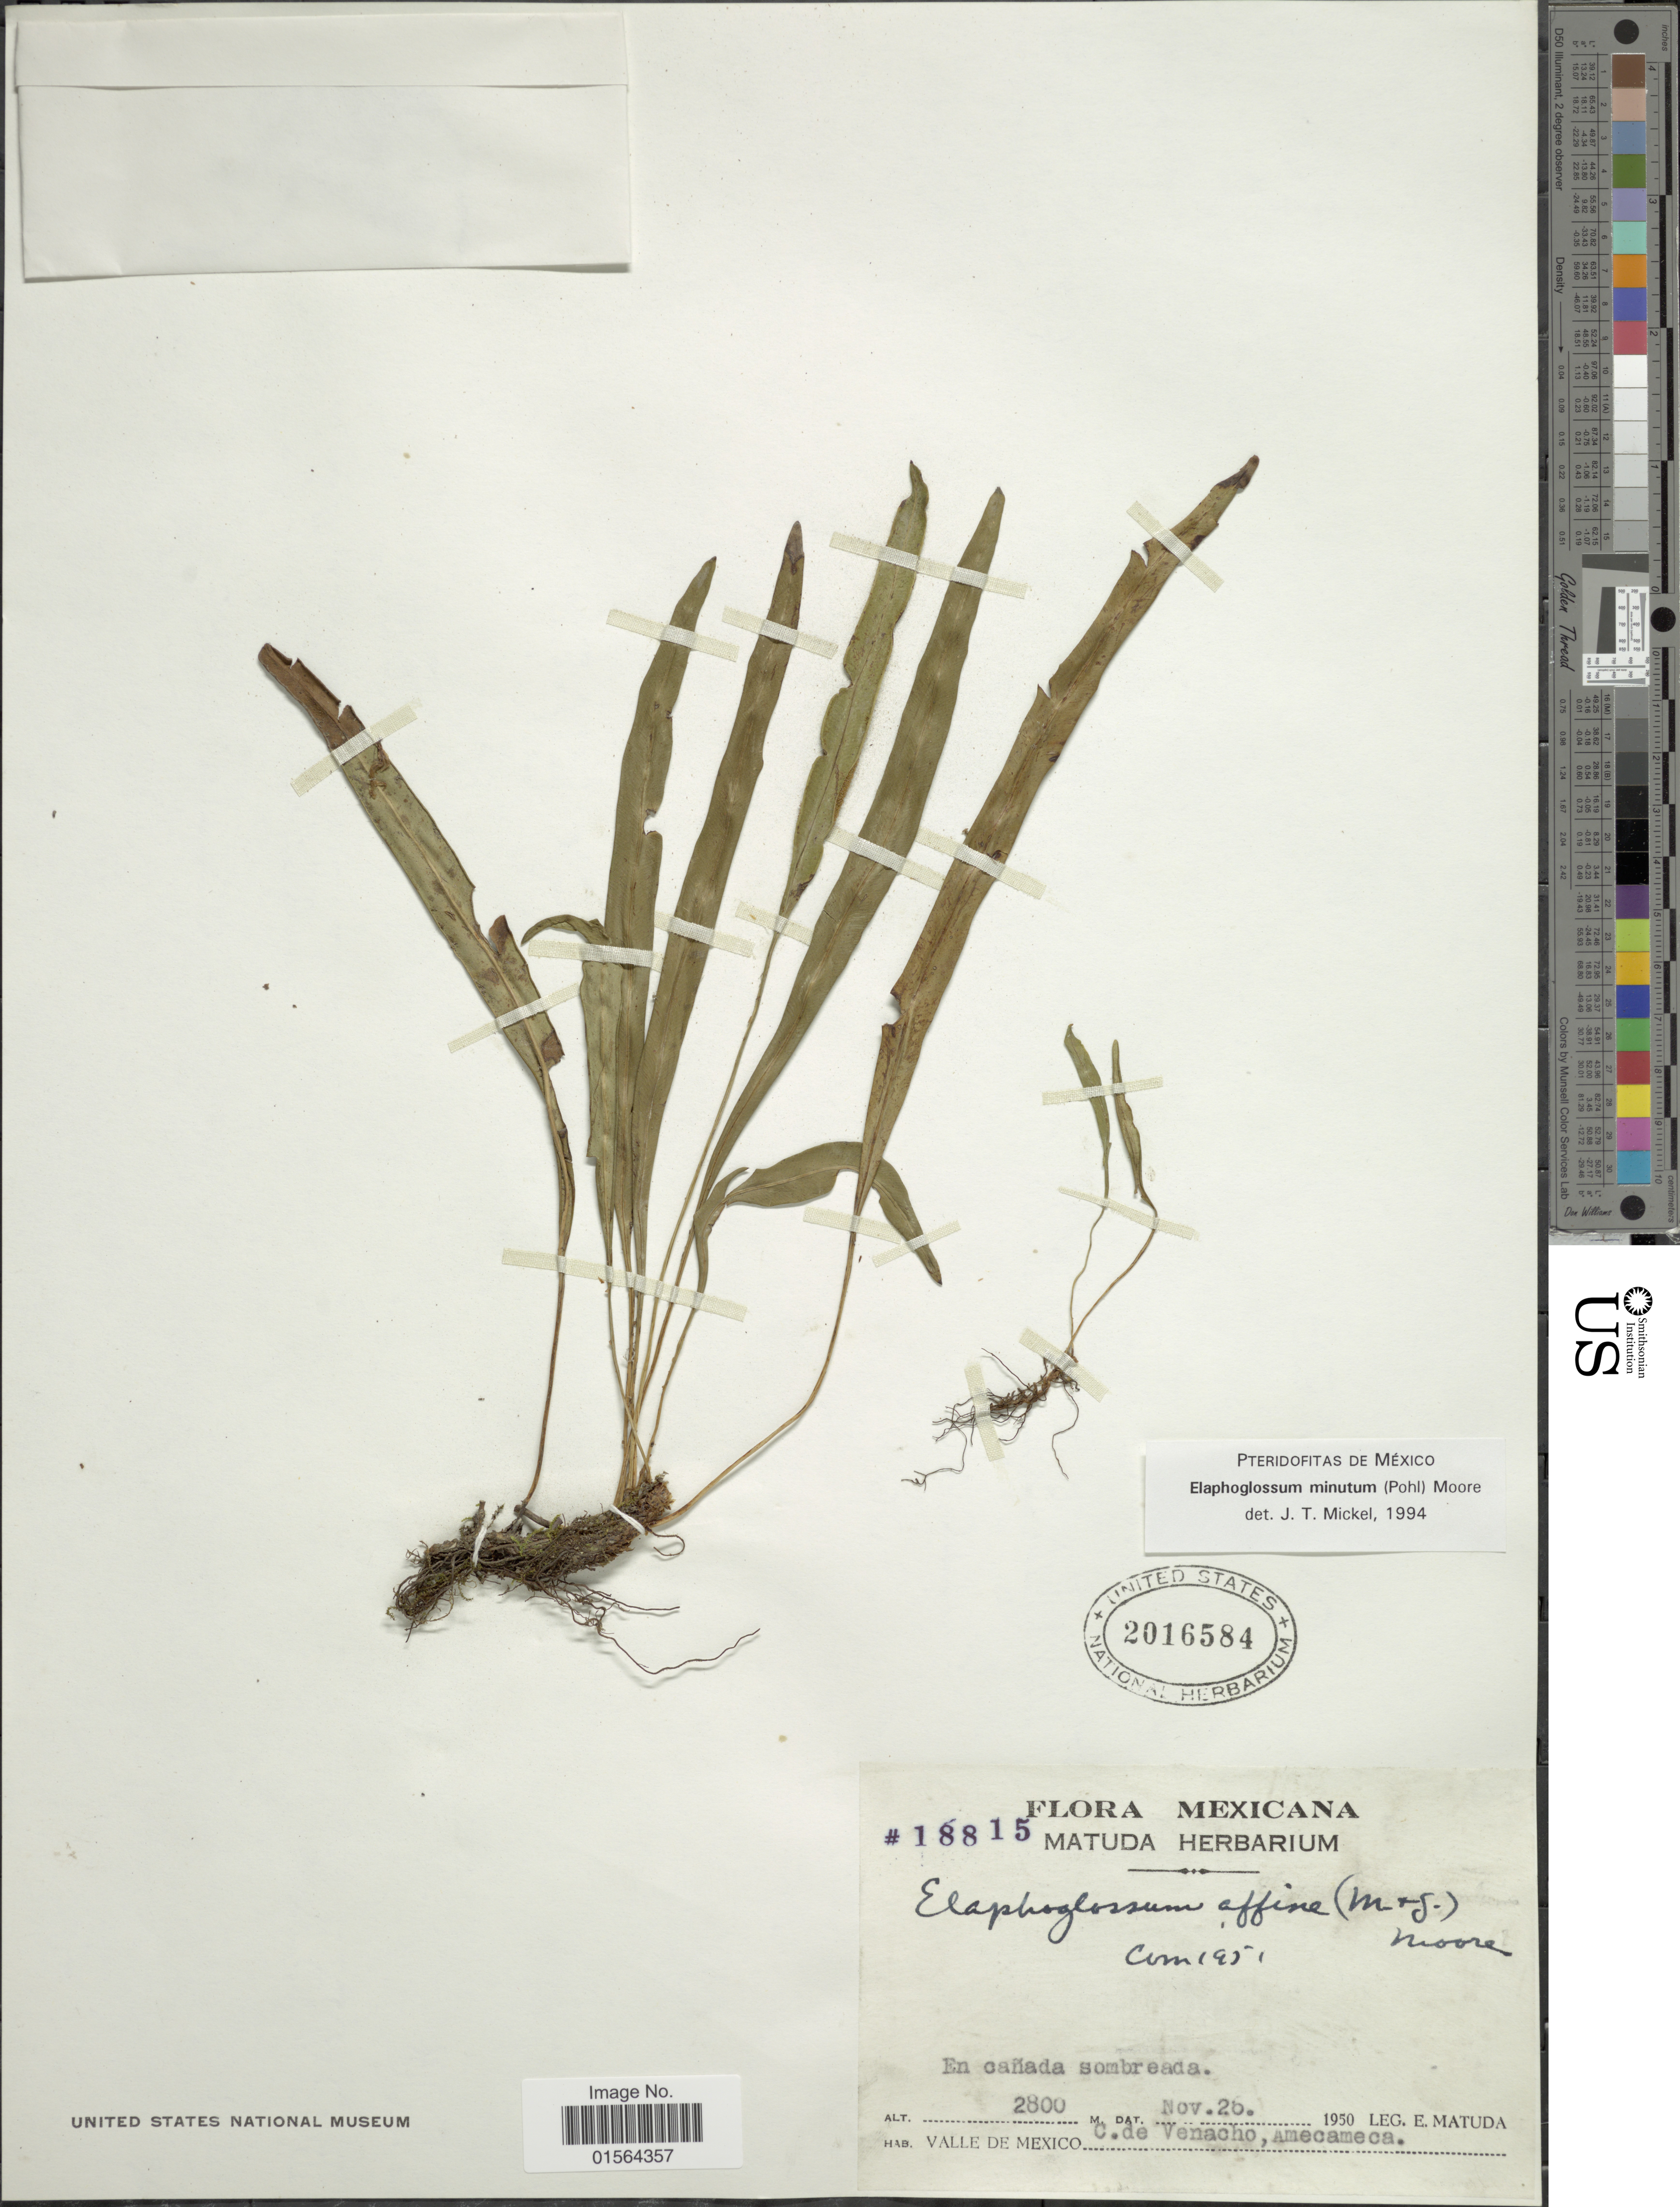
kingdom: Plantae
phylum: Tracheophyta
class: Polypodiopsida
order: Polypodiales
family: Dryopteridaceae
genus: Elaphoglossum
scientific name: Elaphoglossum minutum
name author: (Pohl ex Fée) T. Moore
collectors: E. Matuda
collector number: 18815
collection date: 1950-11-26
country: Mexico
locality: Mexicana, Valle de Mexico, C. de Venacho, Amecameca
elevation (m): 2800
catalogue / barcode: US 2016584